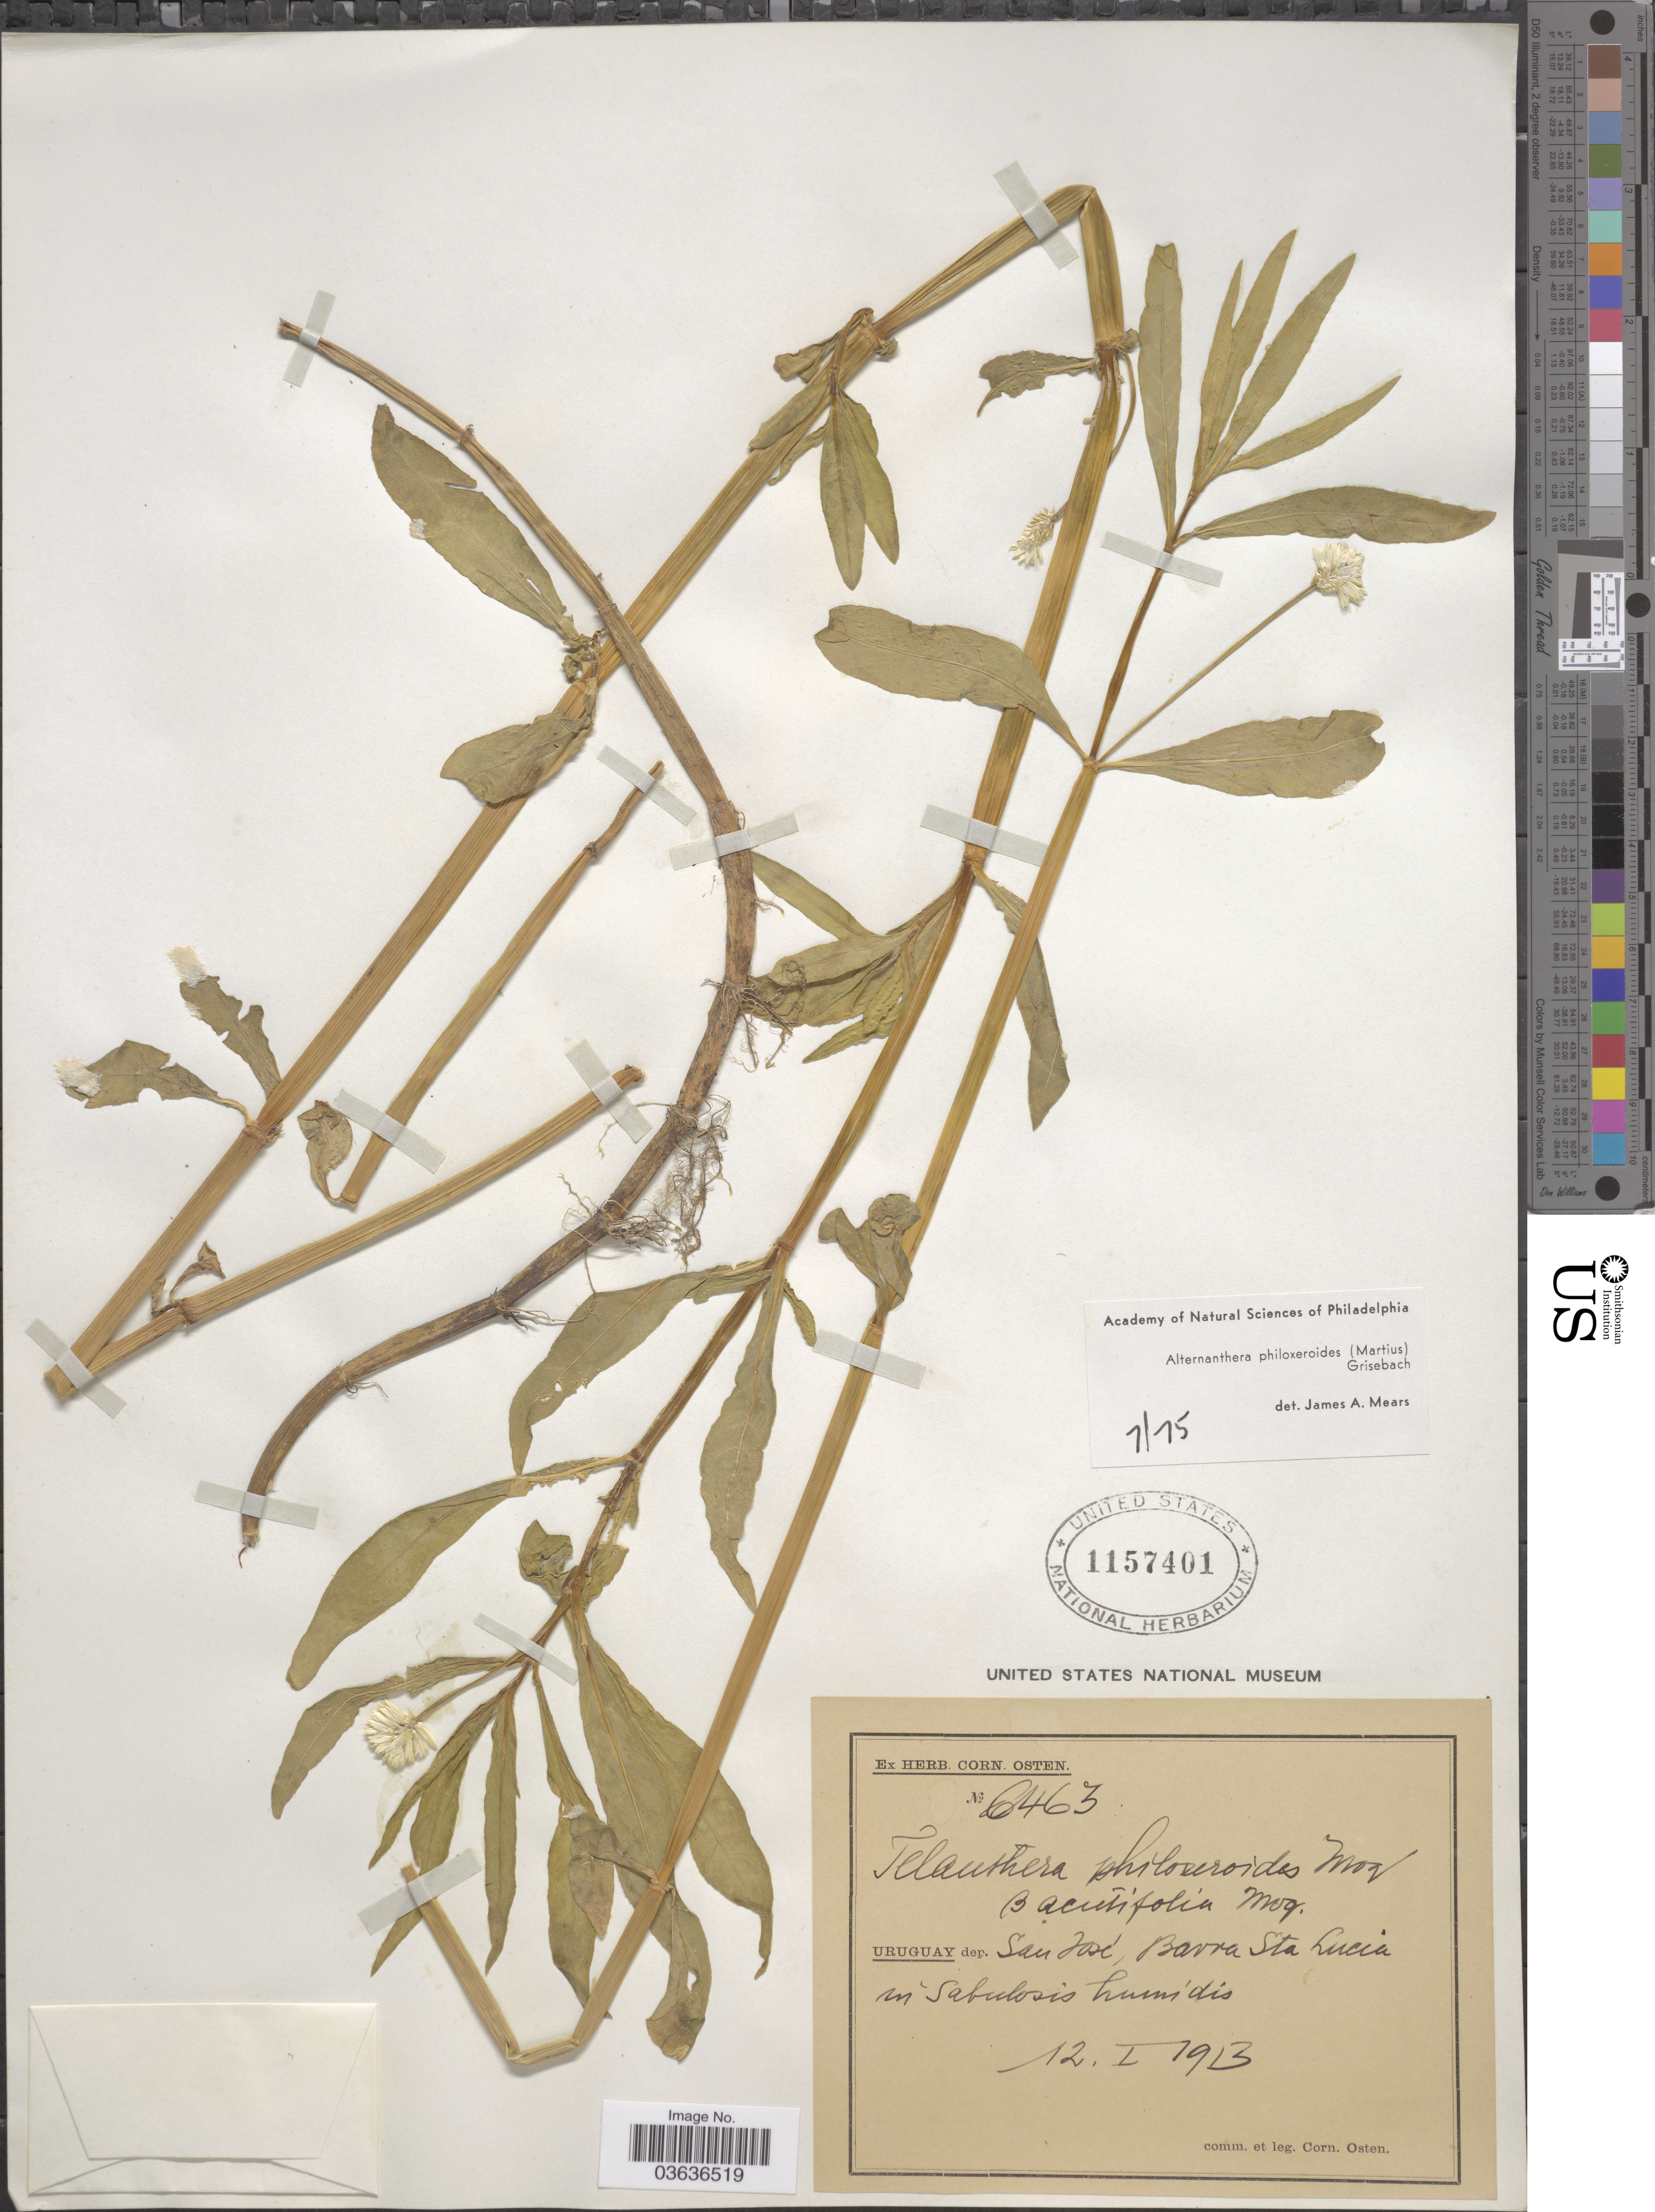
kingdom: Plantae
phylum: Tracheophyta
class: Magnoliopsida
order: Caryophyllales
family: Amaranthaceae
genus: Alternanthera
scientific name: Alternanthera philoxeroides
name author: (Mart.) Griseb.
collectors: C. Osten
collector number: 6463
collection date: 1913-01-12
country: Uruguay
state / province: San Jose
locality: Dep. San José, Barra Sta Lucia.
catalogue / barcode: US 1157401